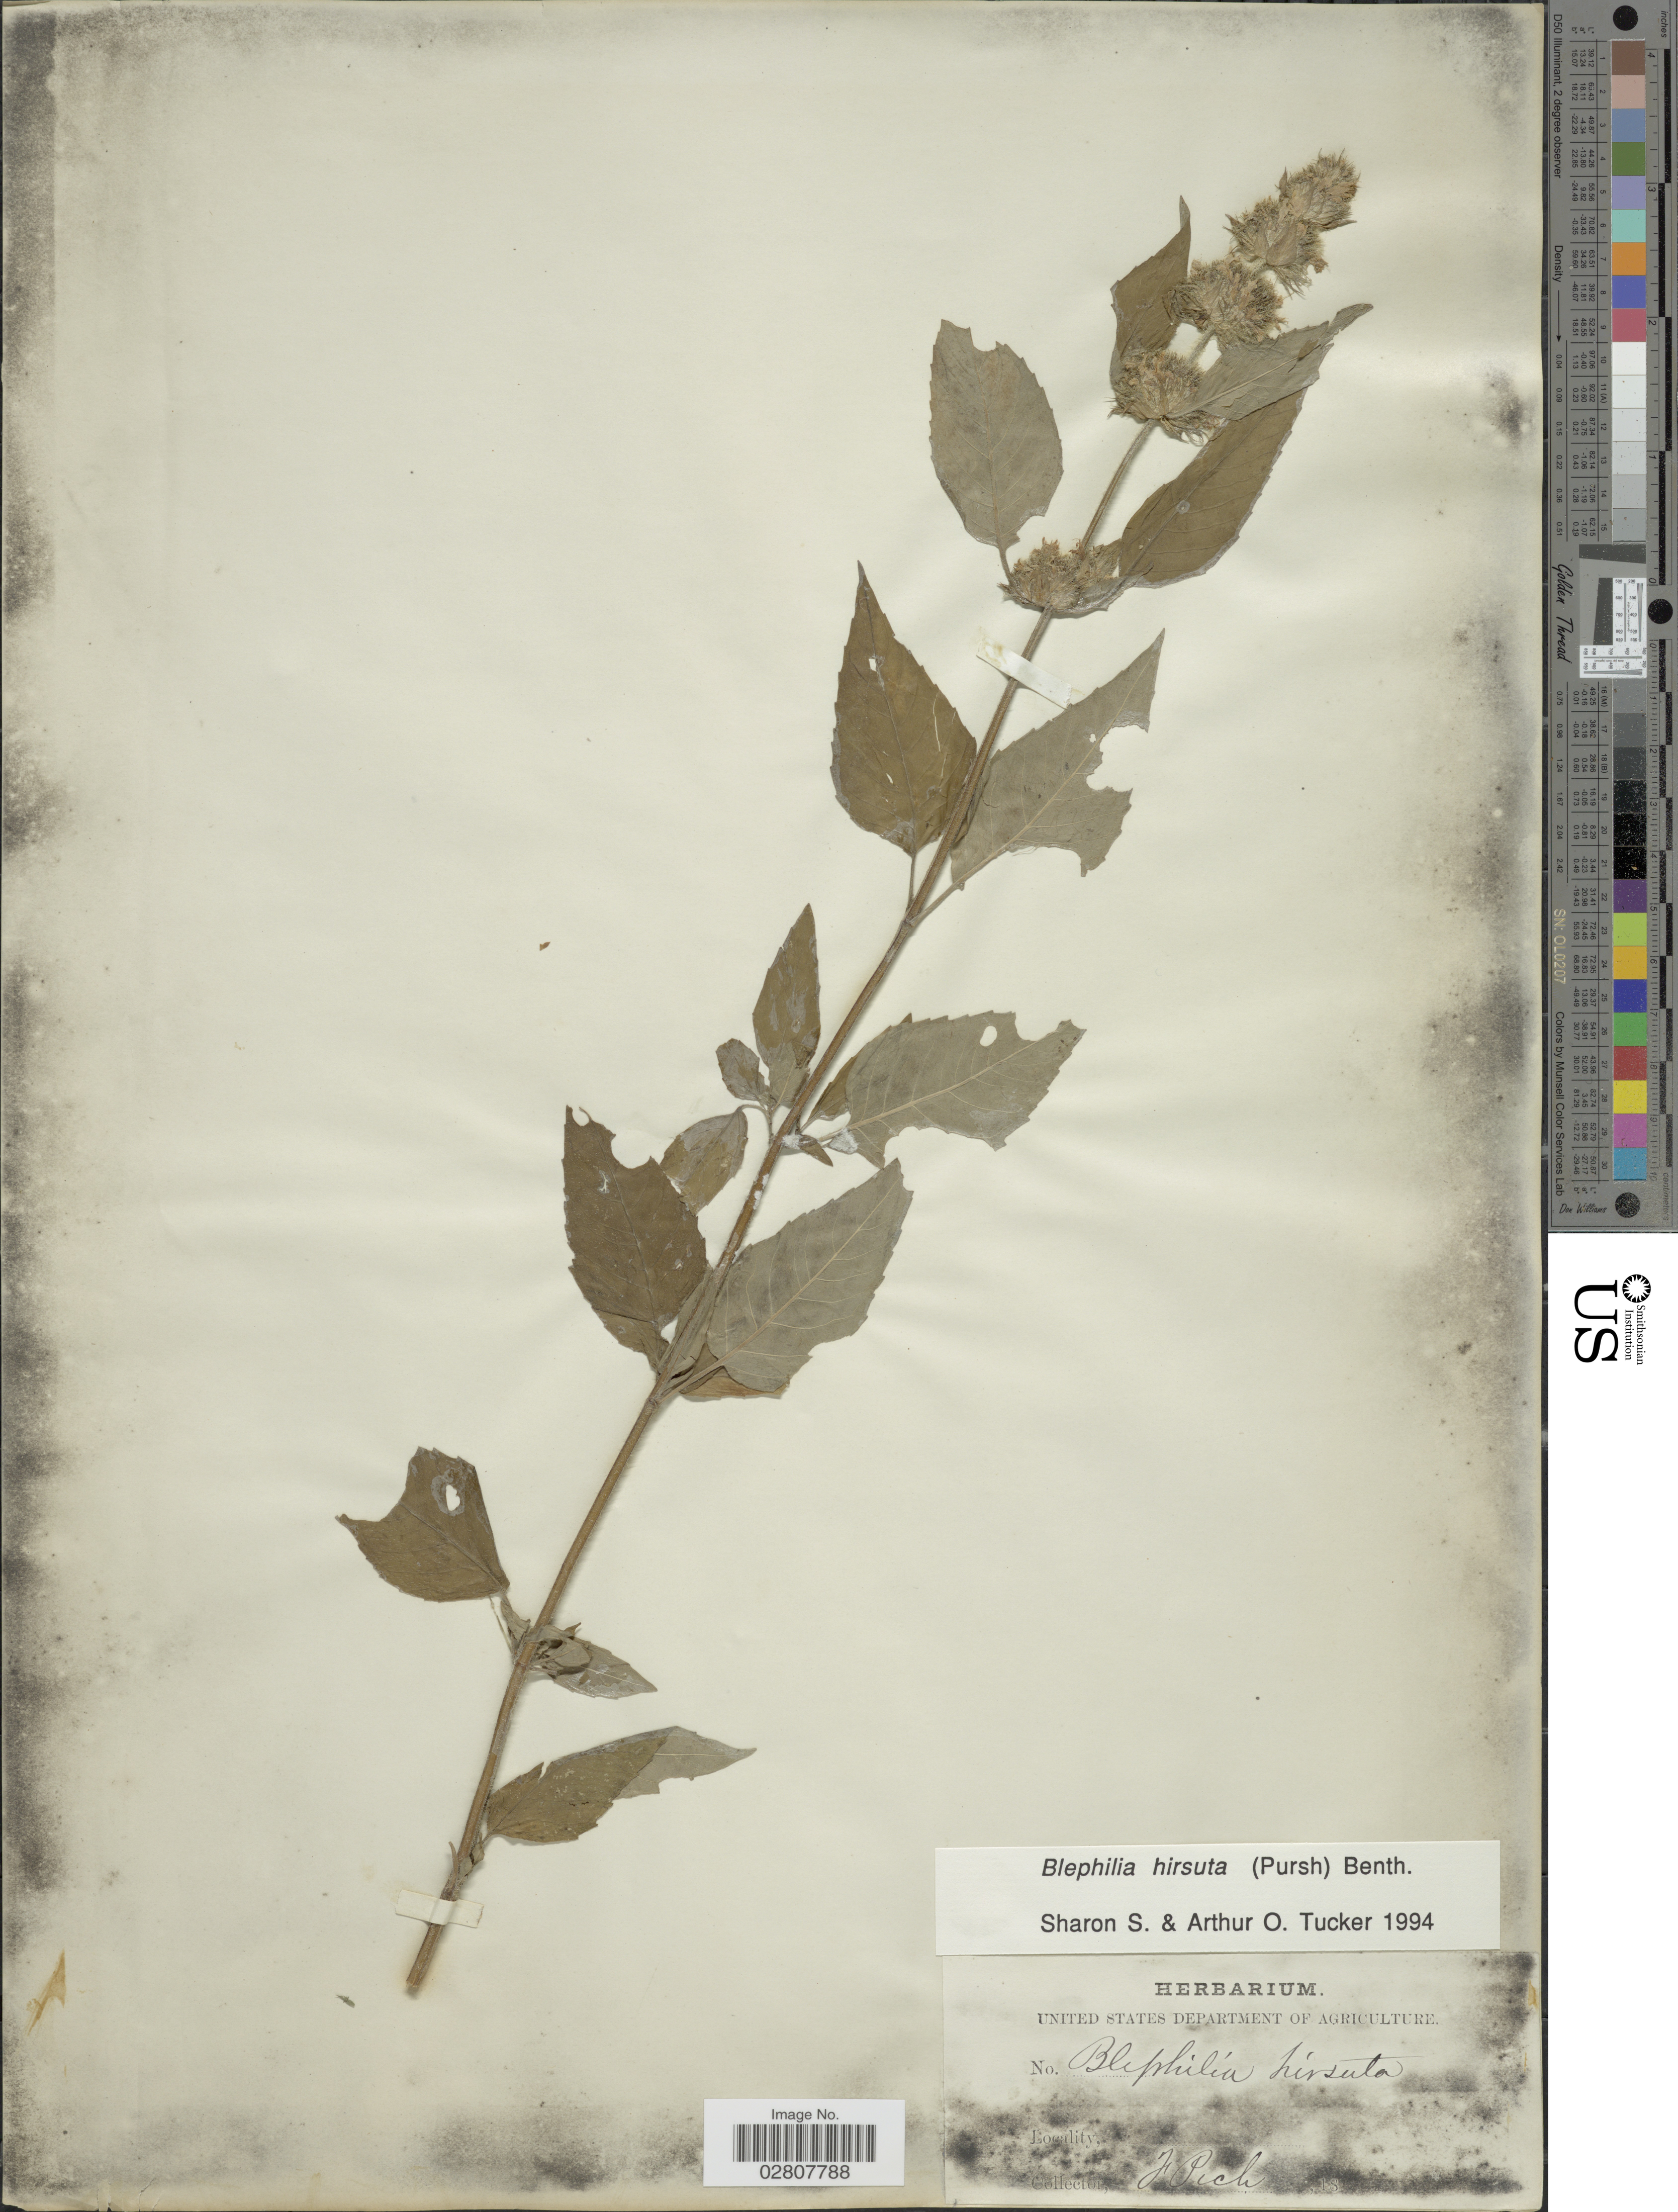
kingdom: Plantae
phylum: Tracheophyta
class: Magnoliopsida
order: Lamiales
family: Lamiaceae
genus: Blephilia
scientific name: Blephilia hirsuta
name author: (Pursh) Benth.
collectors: F. Pick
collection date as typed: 18